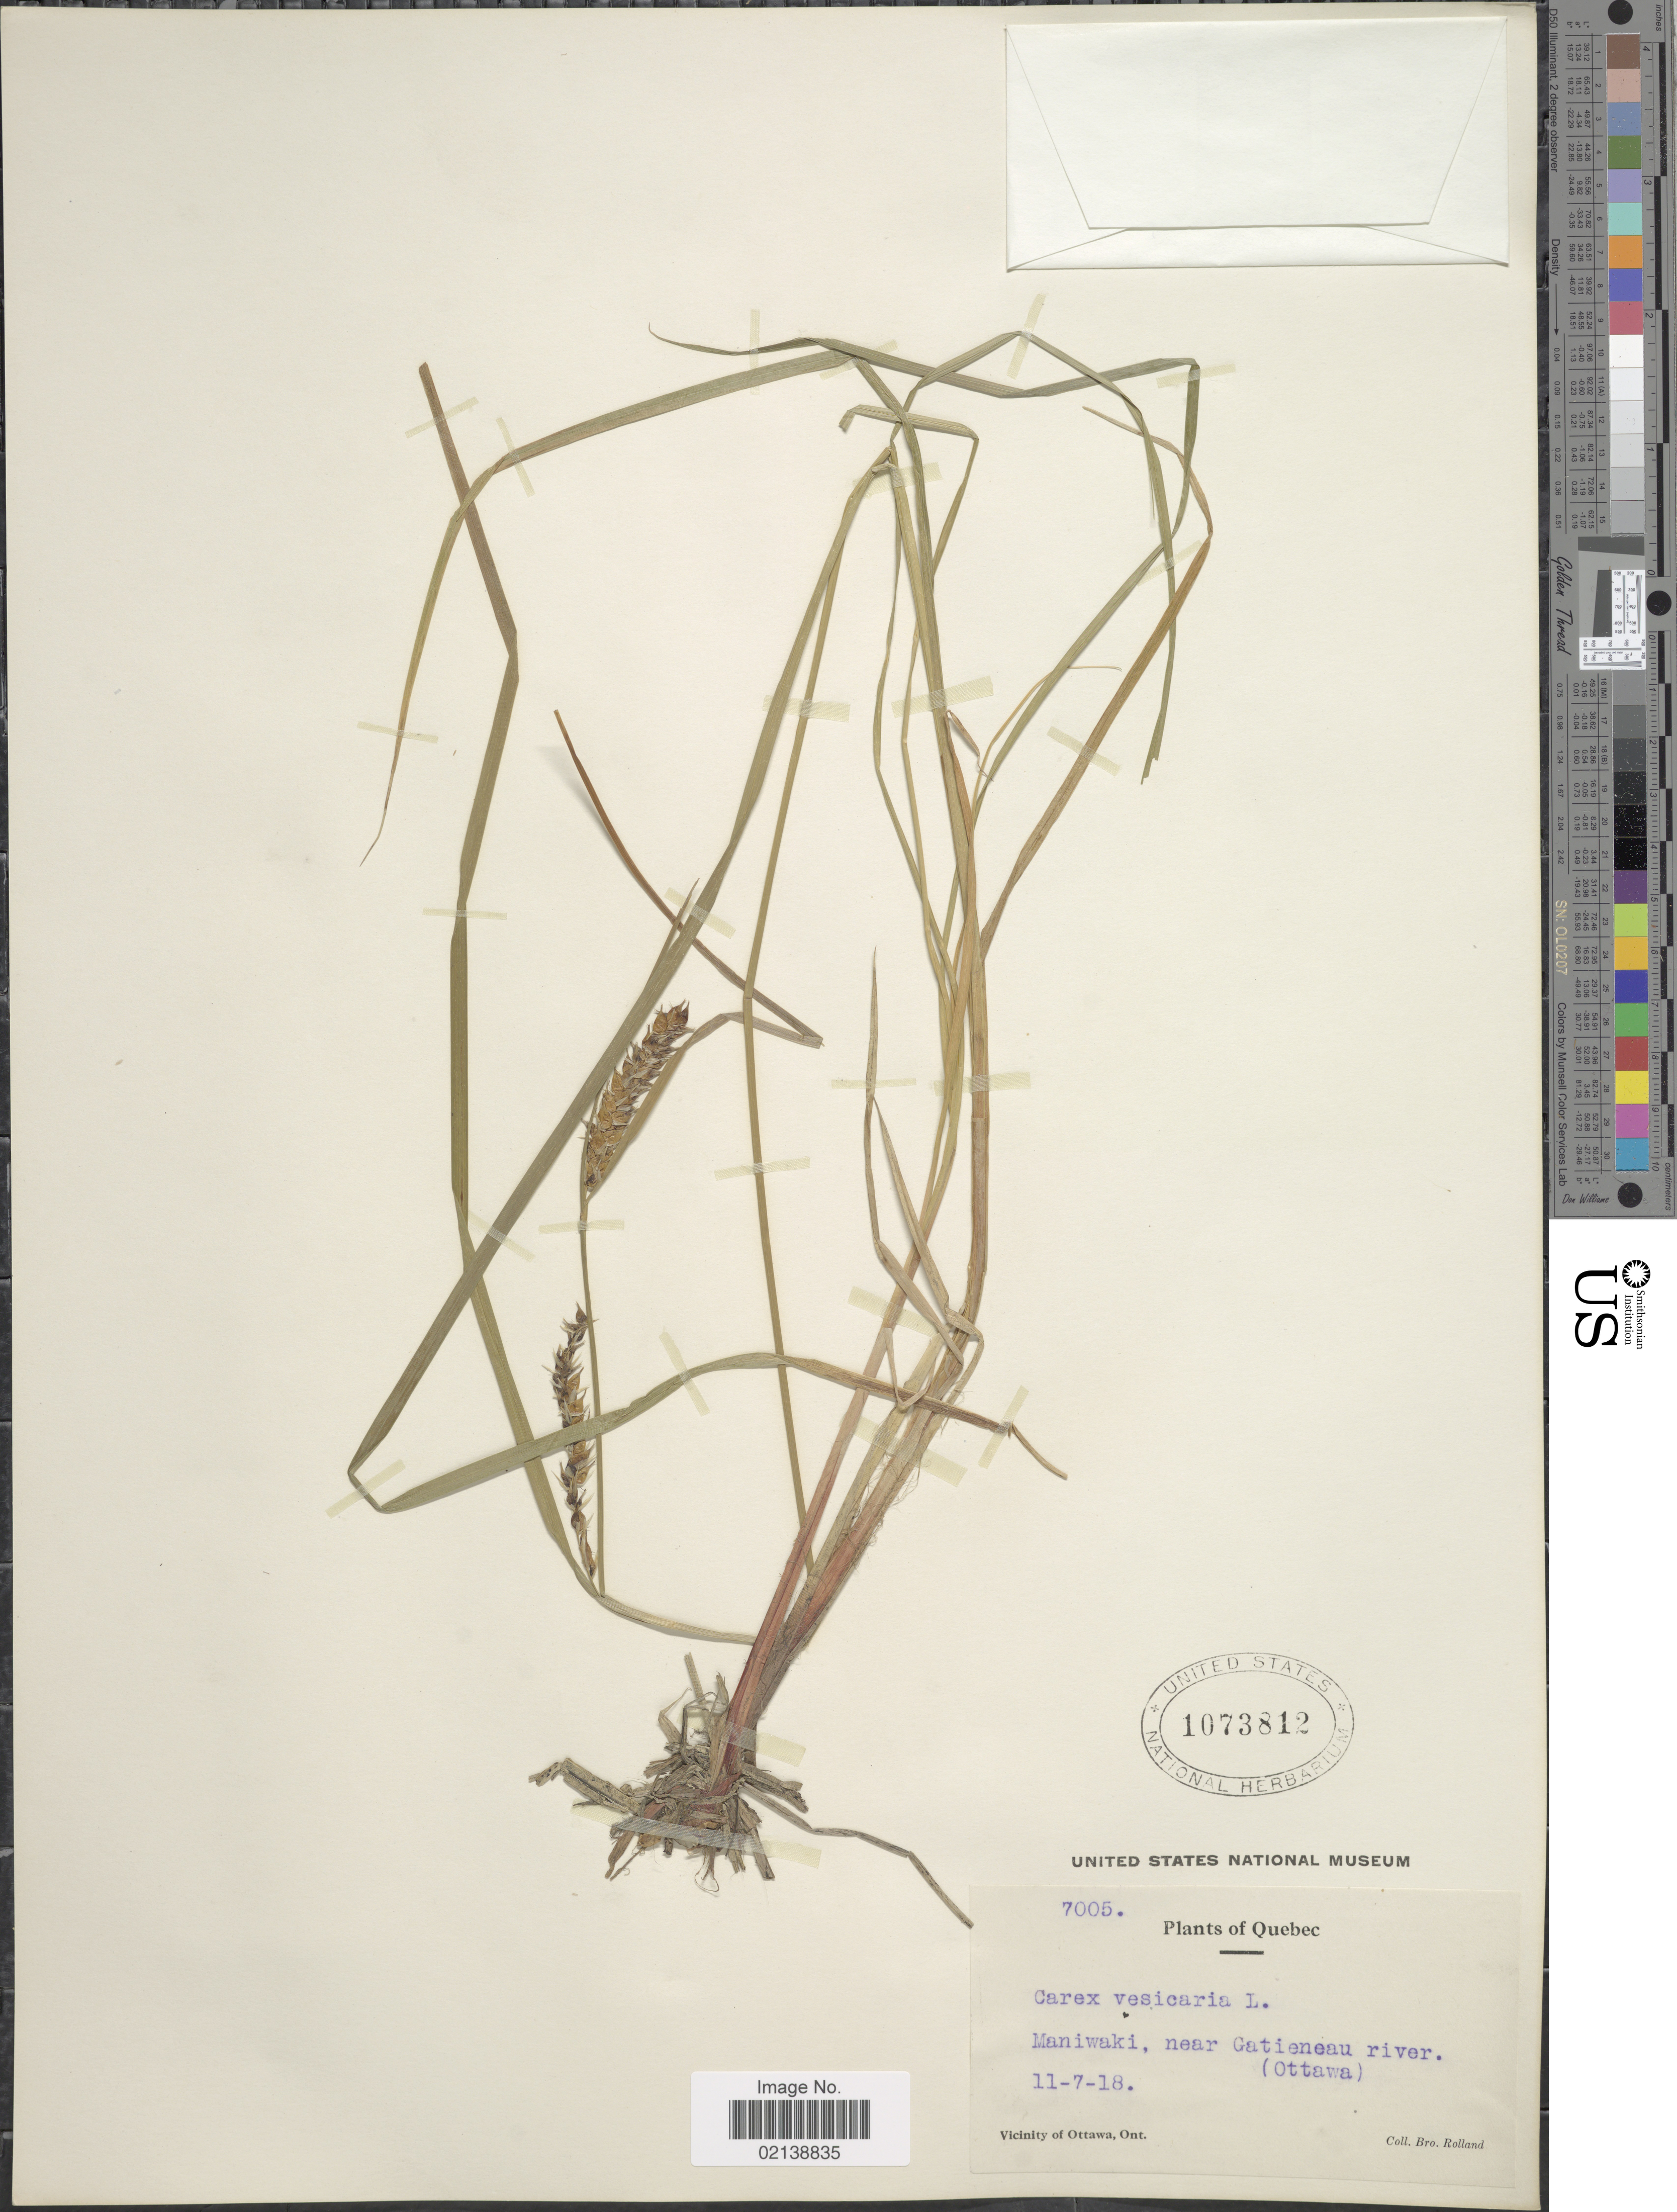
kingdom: Plantae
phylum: Tracheophyta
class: Liliopsida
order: Poales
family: Cyperaceae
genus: Carex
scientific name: Carex vesicaria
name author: L.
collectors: B. Rolland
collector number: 7005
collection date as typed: Transcribed d/m/y: 11/7/18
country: Canada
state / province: Quebec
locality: Maniwaki, near Gatieneau river (Ottawa)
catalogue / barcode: US 1073812